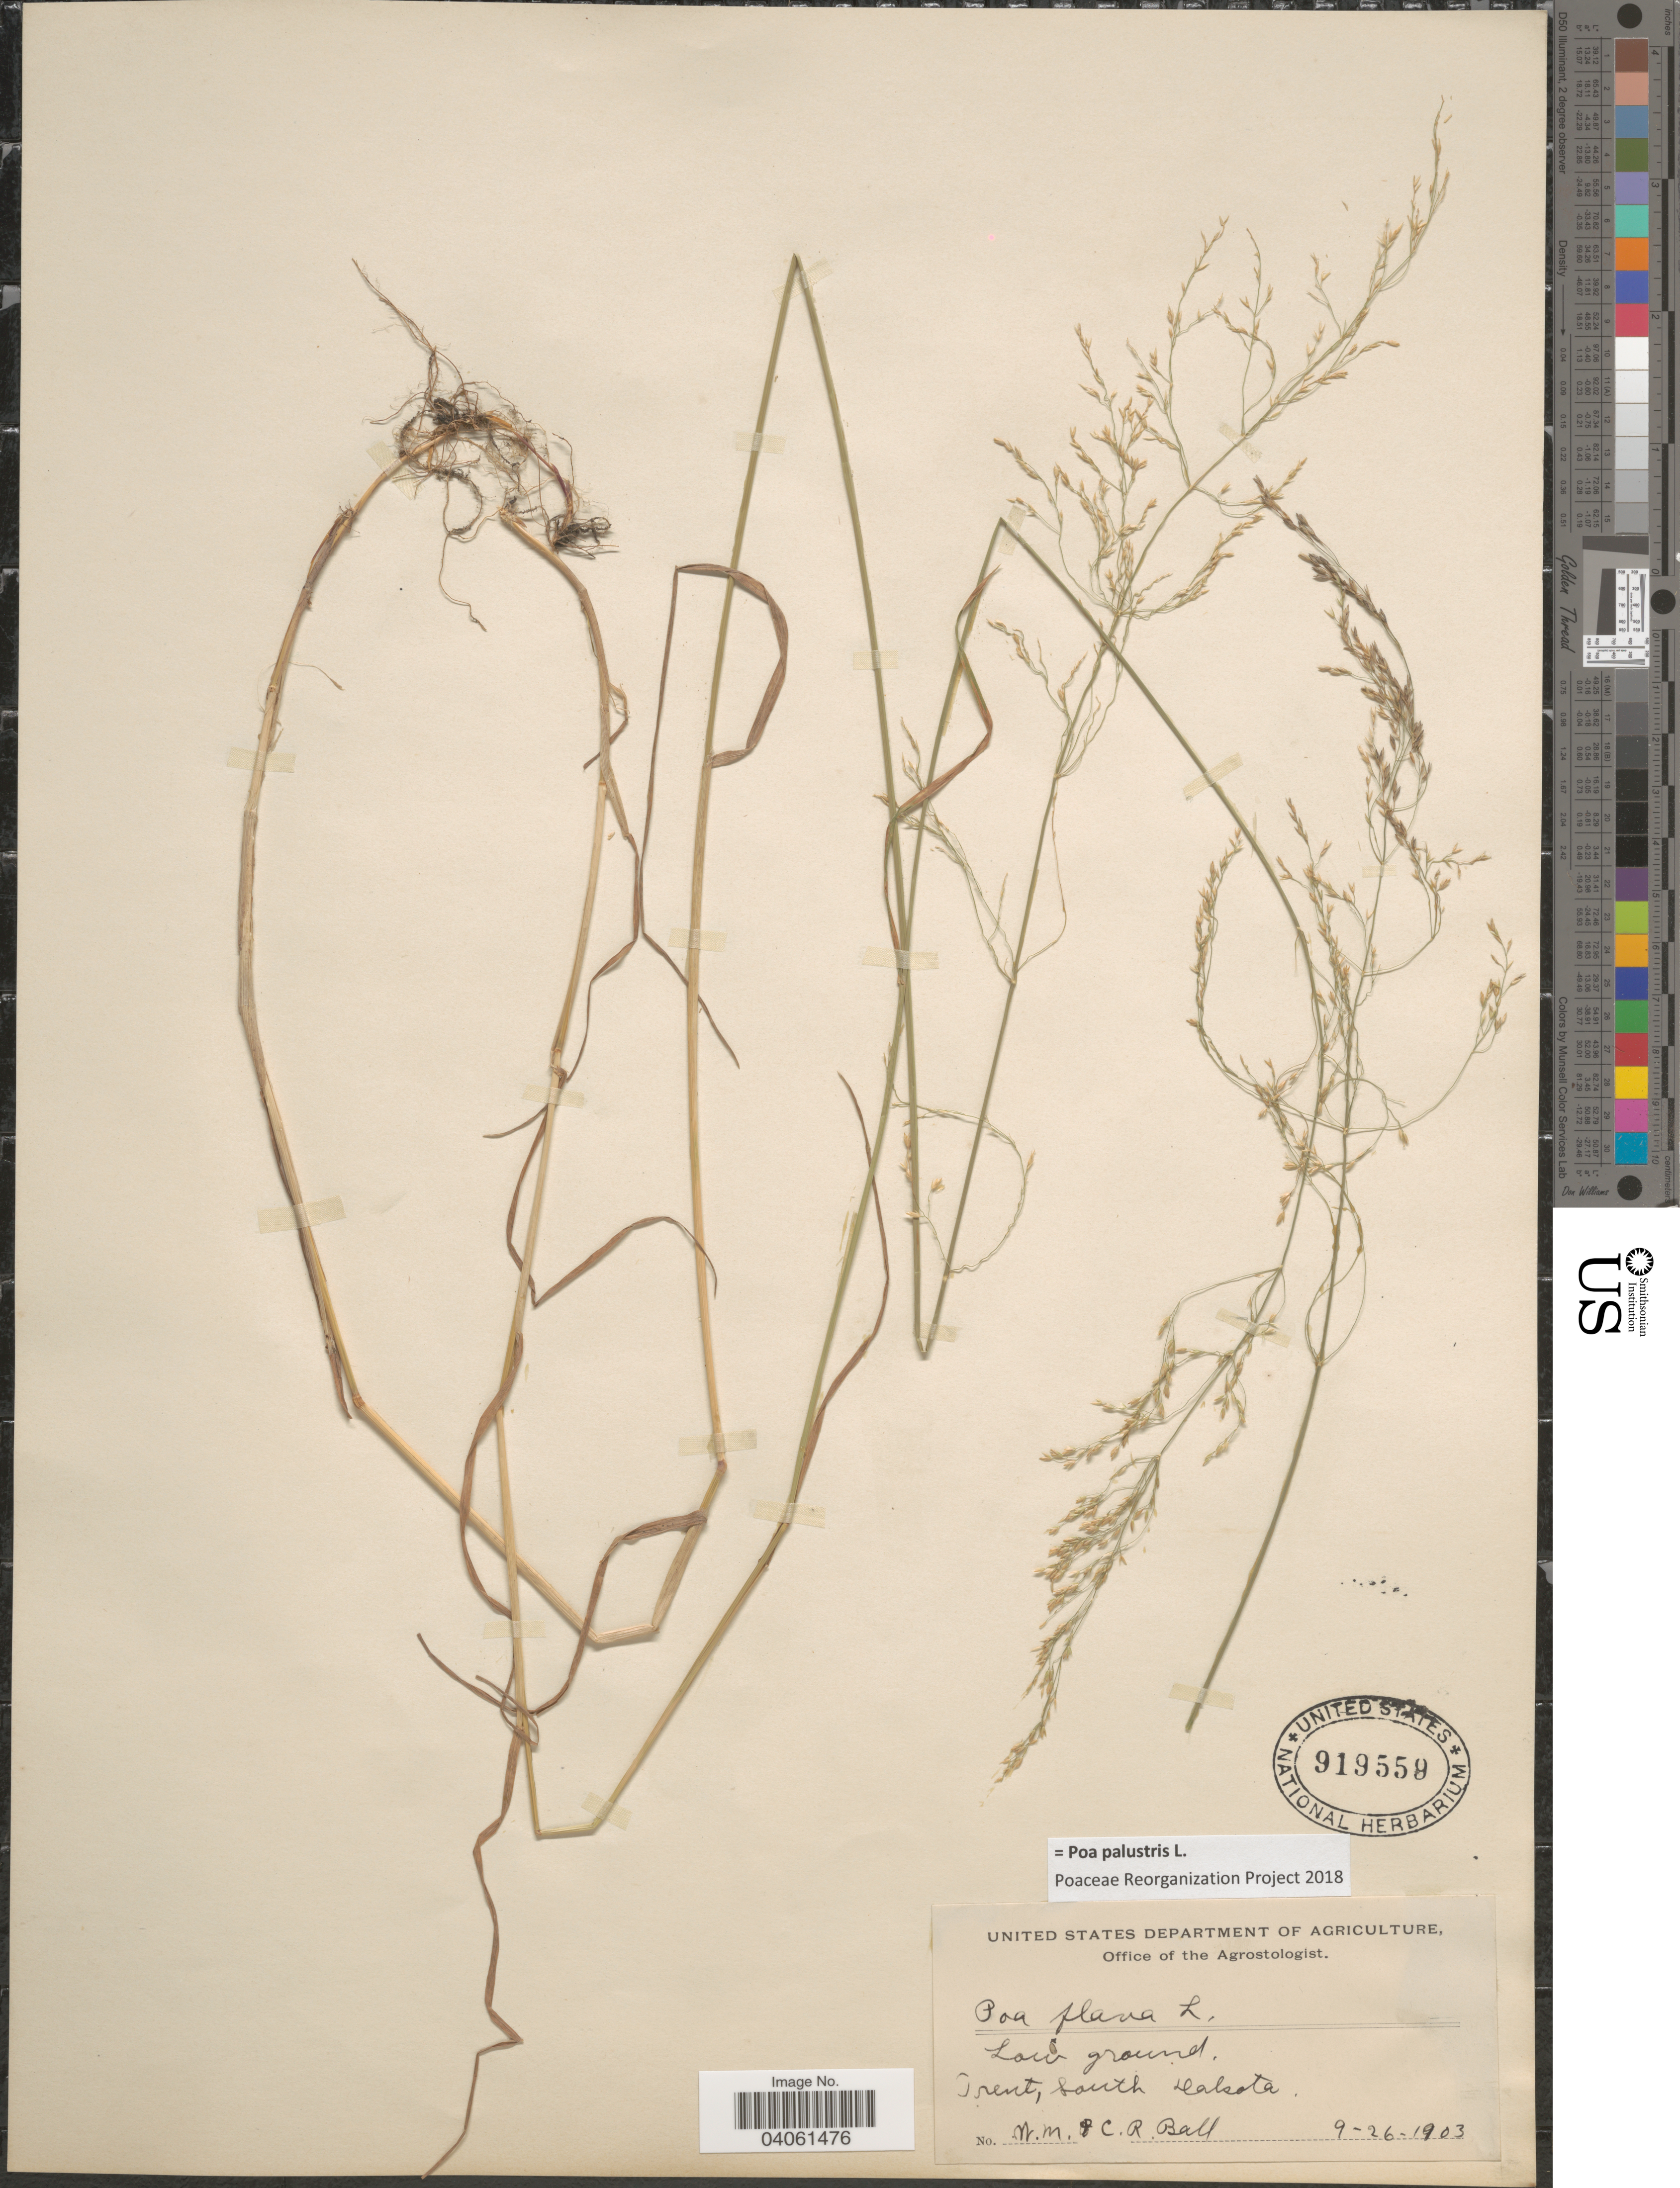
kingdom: Plantae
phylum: Tracheophyta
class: Liliopsida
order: Poales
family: Poaceae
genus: Poa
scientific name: Poa palustris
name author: L.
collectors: W. Ball & C. R. Ball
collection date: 1903-09-26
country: United States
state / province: South Dakota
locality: Trent.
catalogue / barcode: US 919559